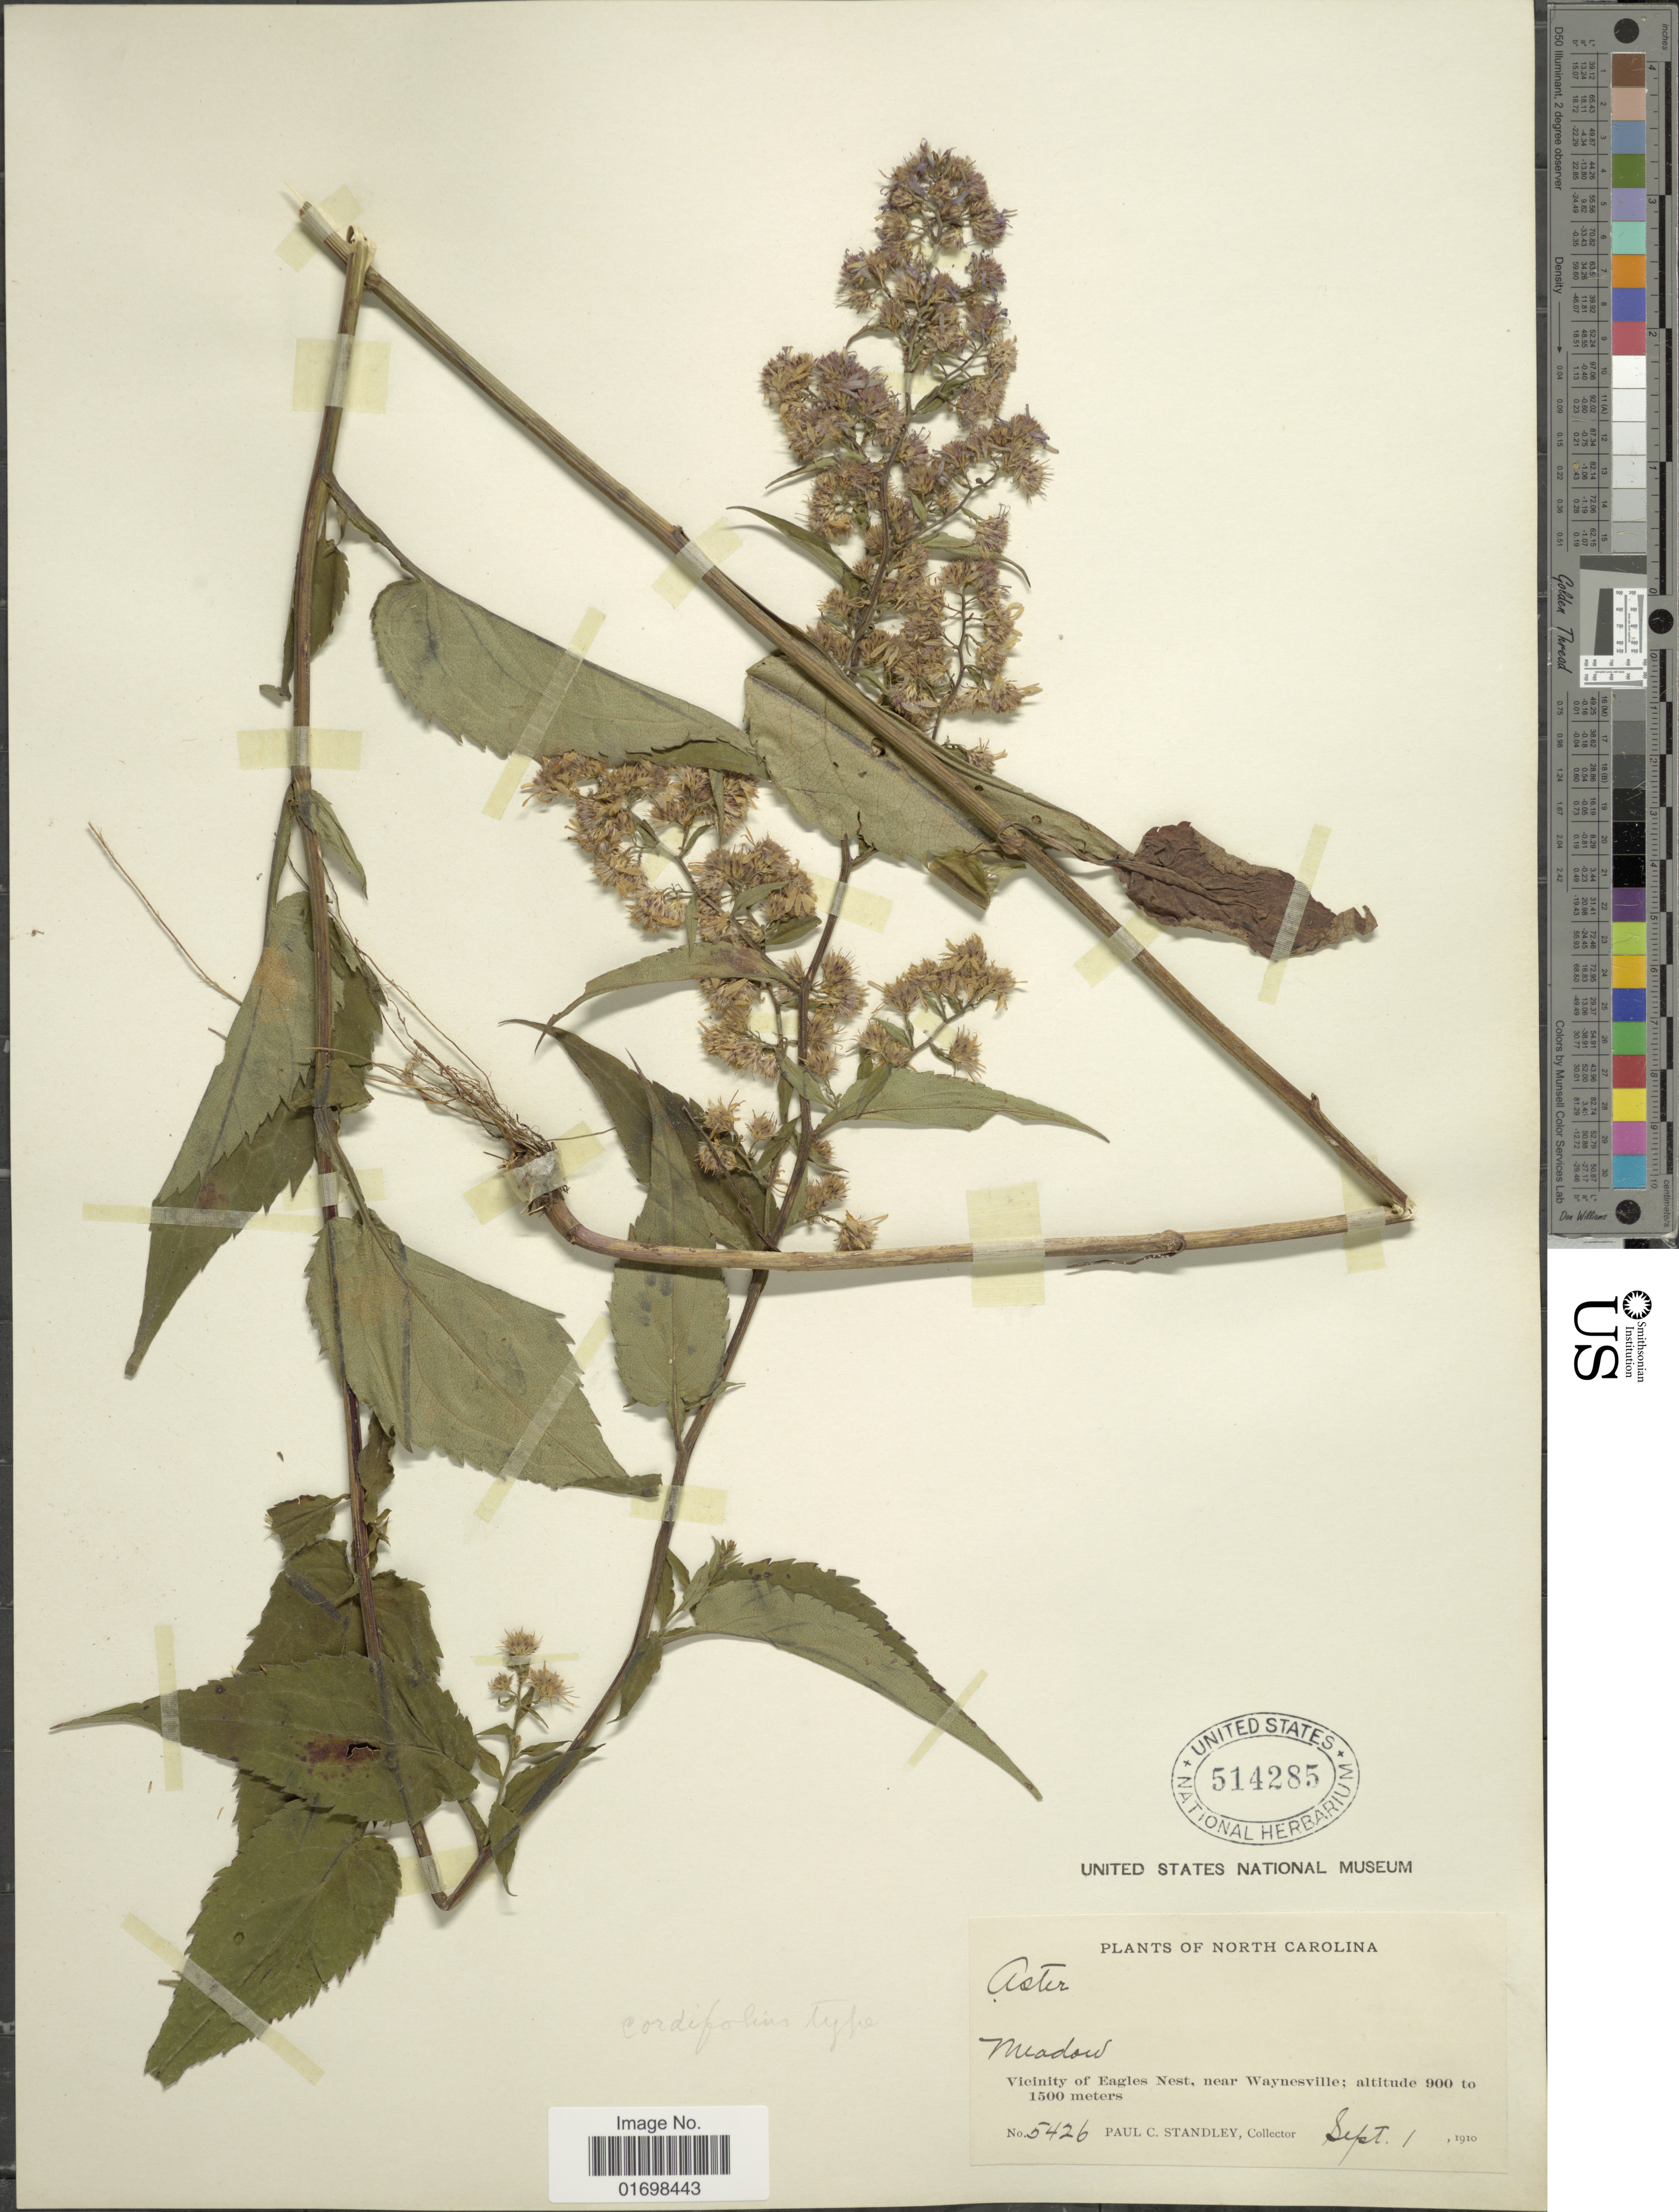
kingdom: Plantae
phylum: Tracheophyta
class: Magnoliopsida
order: Asterales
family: Asteraceae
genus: Symphyotrichum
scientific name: Symphyotrichum cordifolium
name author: (L.) G.L. Nesom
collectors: P. C. Standley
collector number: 5426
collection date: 1910-09-01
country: United States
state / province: North Carolina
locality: North Carolina. Vicinity of Eagles West, near Waynesville.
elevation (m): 900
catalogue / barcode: US 514285